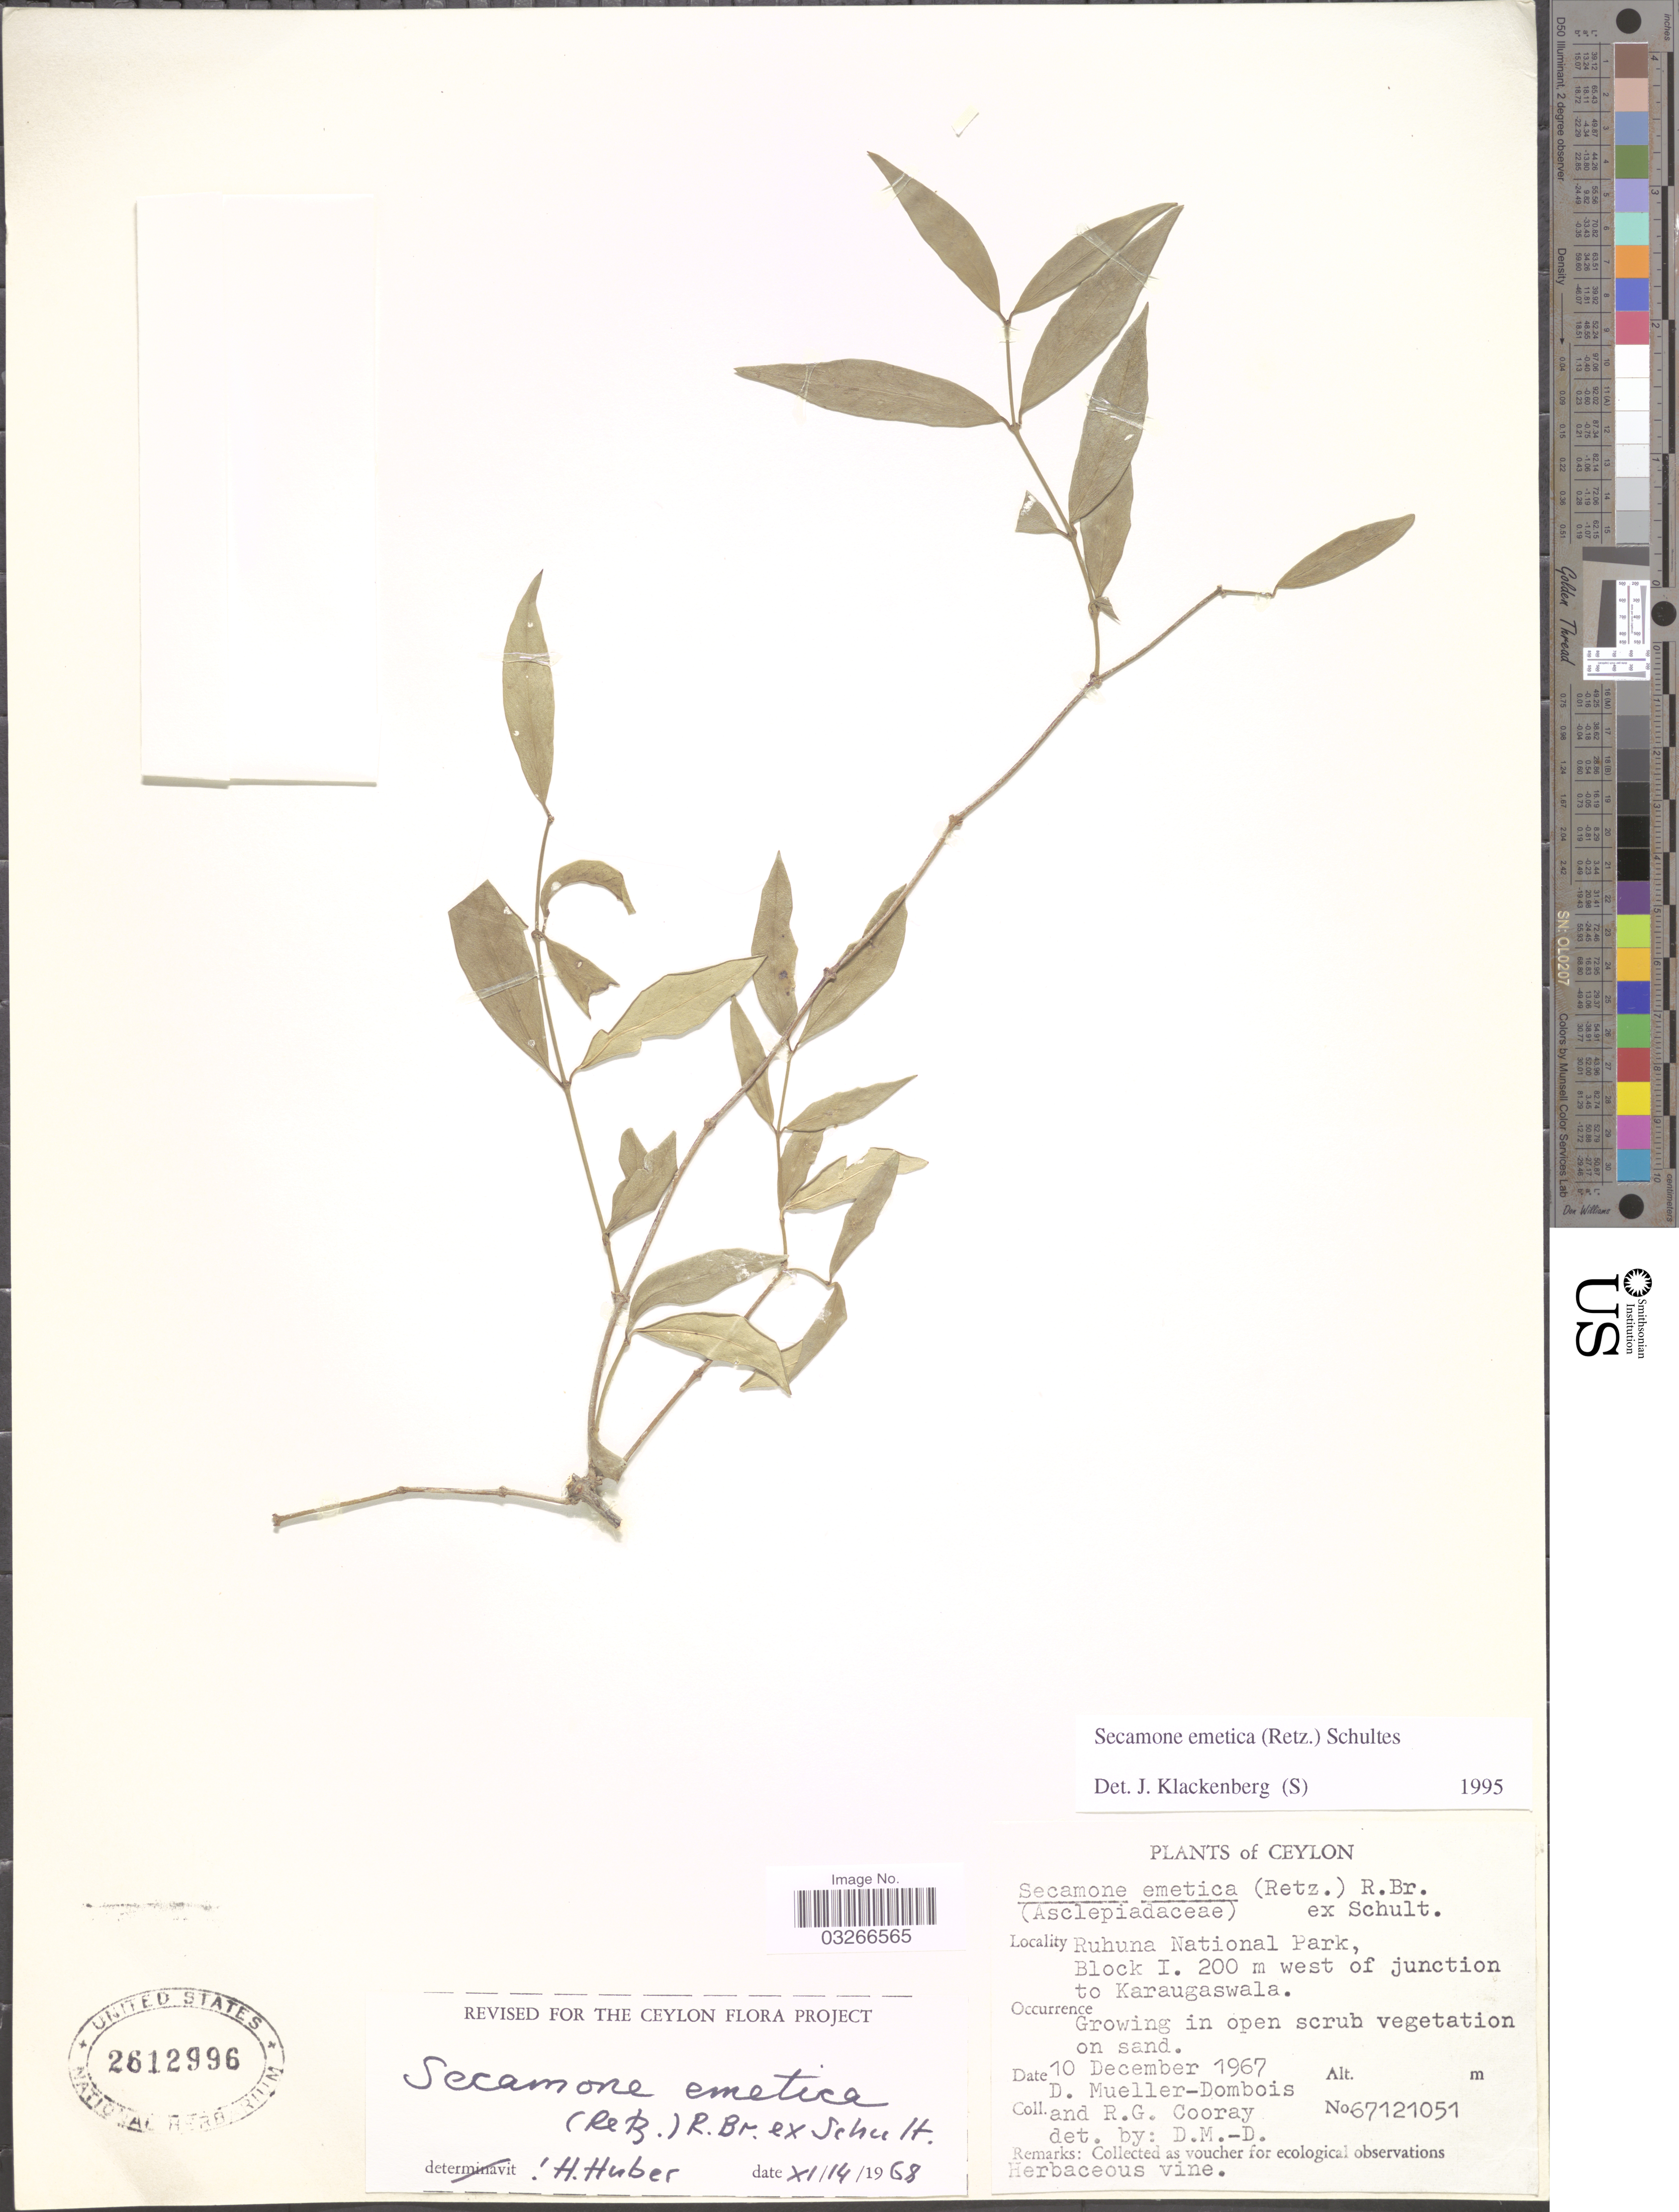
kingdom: Plantae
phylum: Tracheophyta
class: Magnoliopsida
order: Gentianales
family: Apocynaceae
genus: Secamone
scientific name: Secamone emetica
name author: (Retz.) R. Br. ex Schult.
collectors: D. Meuller-Dombois & R. Cooray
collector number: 67121051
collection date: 1967-12-10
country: Sri Lanka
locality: Ceylon. Ruhuna National Park, Block I. 200 m west of junction to Karaugaswala.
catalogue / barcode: US 2612996